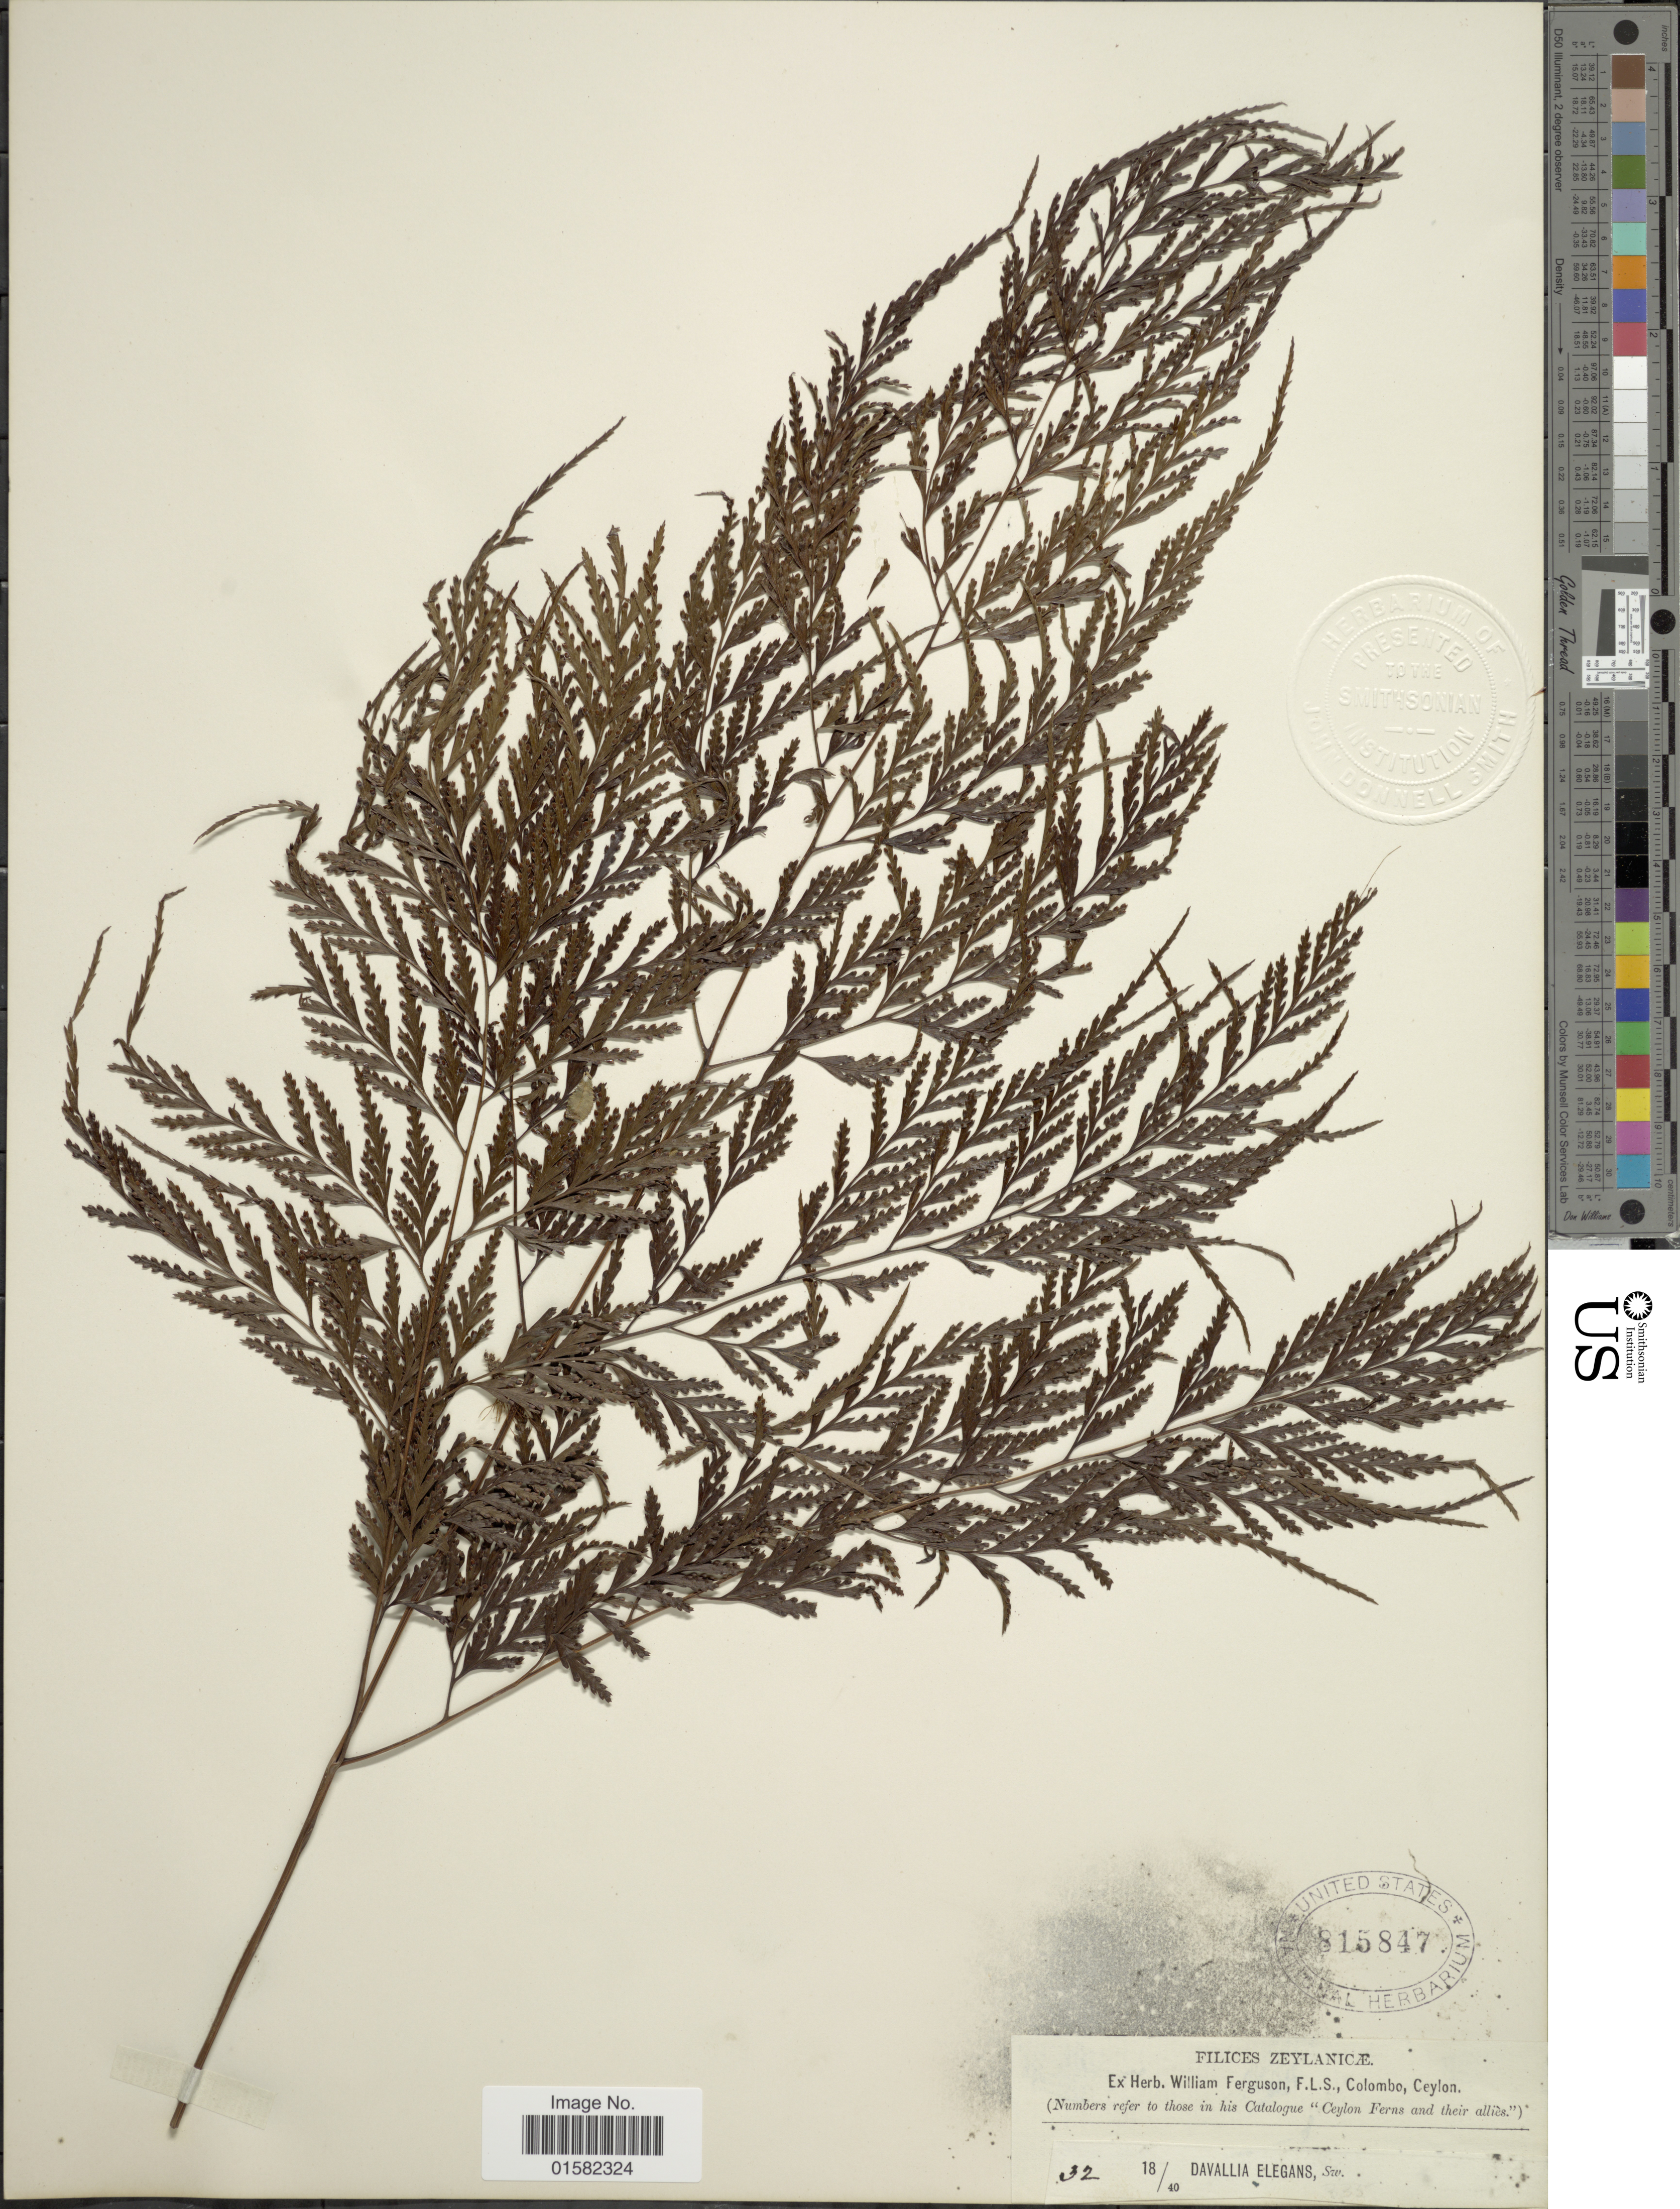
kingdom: Plantae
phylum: Tracheophyta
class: Polypodiopsida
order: Polypodiales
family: Davalliaceae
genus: Wibelia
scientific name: Wibelia denticulata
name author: (Burm. f.) M. Kato & Tsutsumi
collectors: ex herb. W. Ferguson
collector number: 32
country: Sri Lanka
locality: Filices Zeylanicæ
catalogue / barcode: US 815847